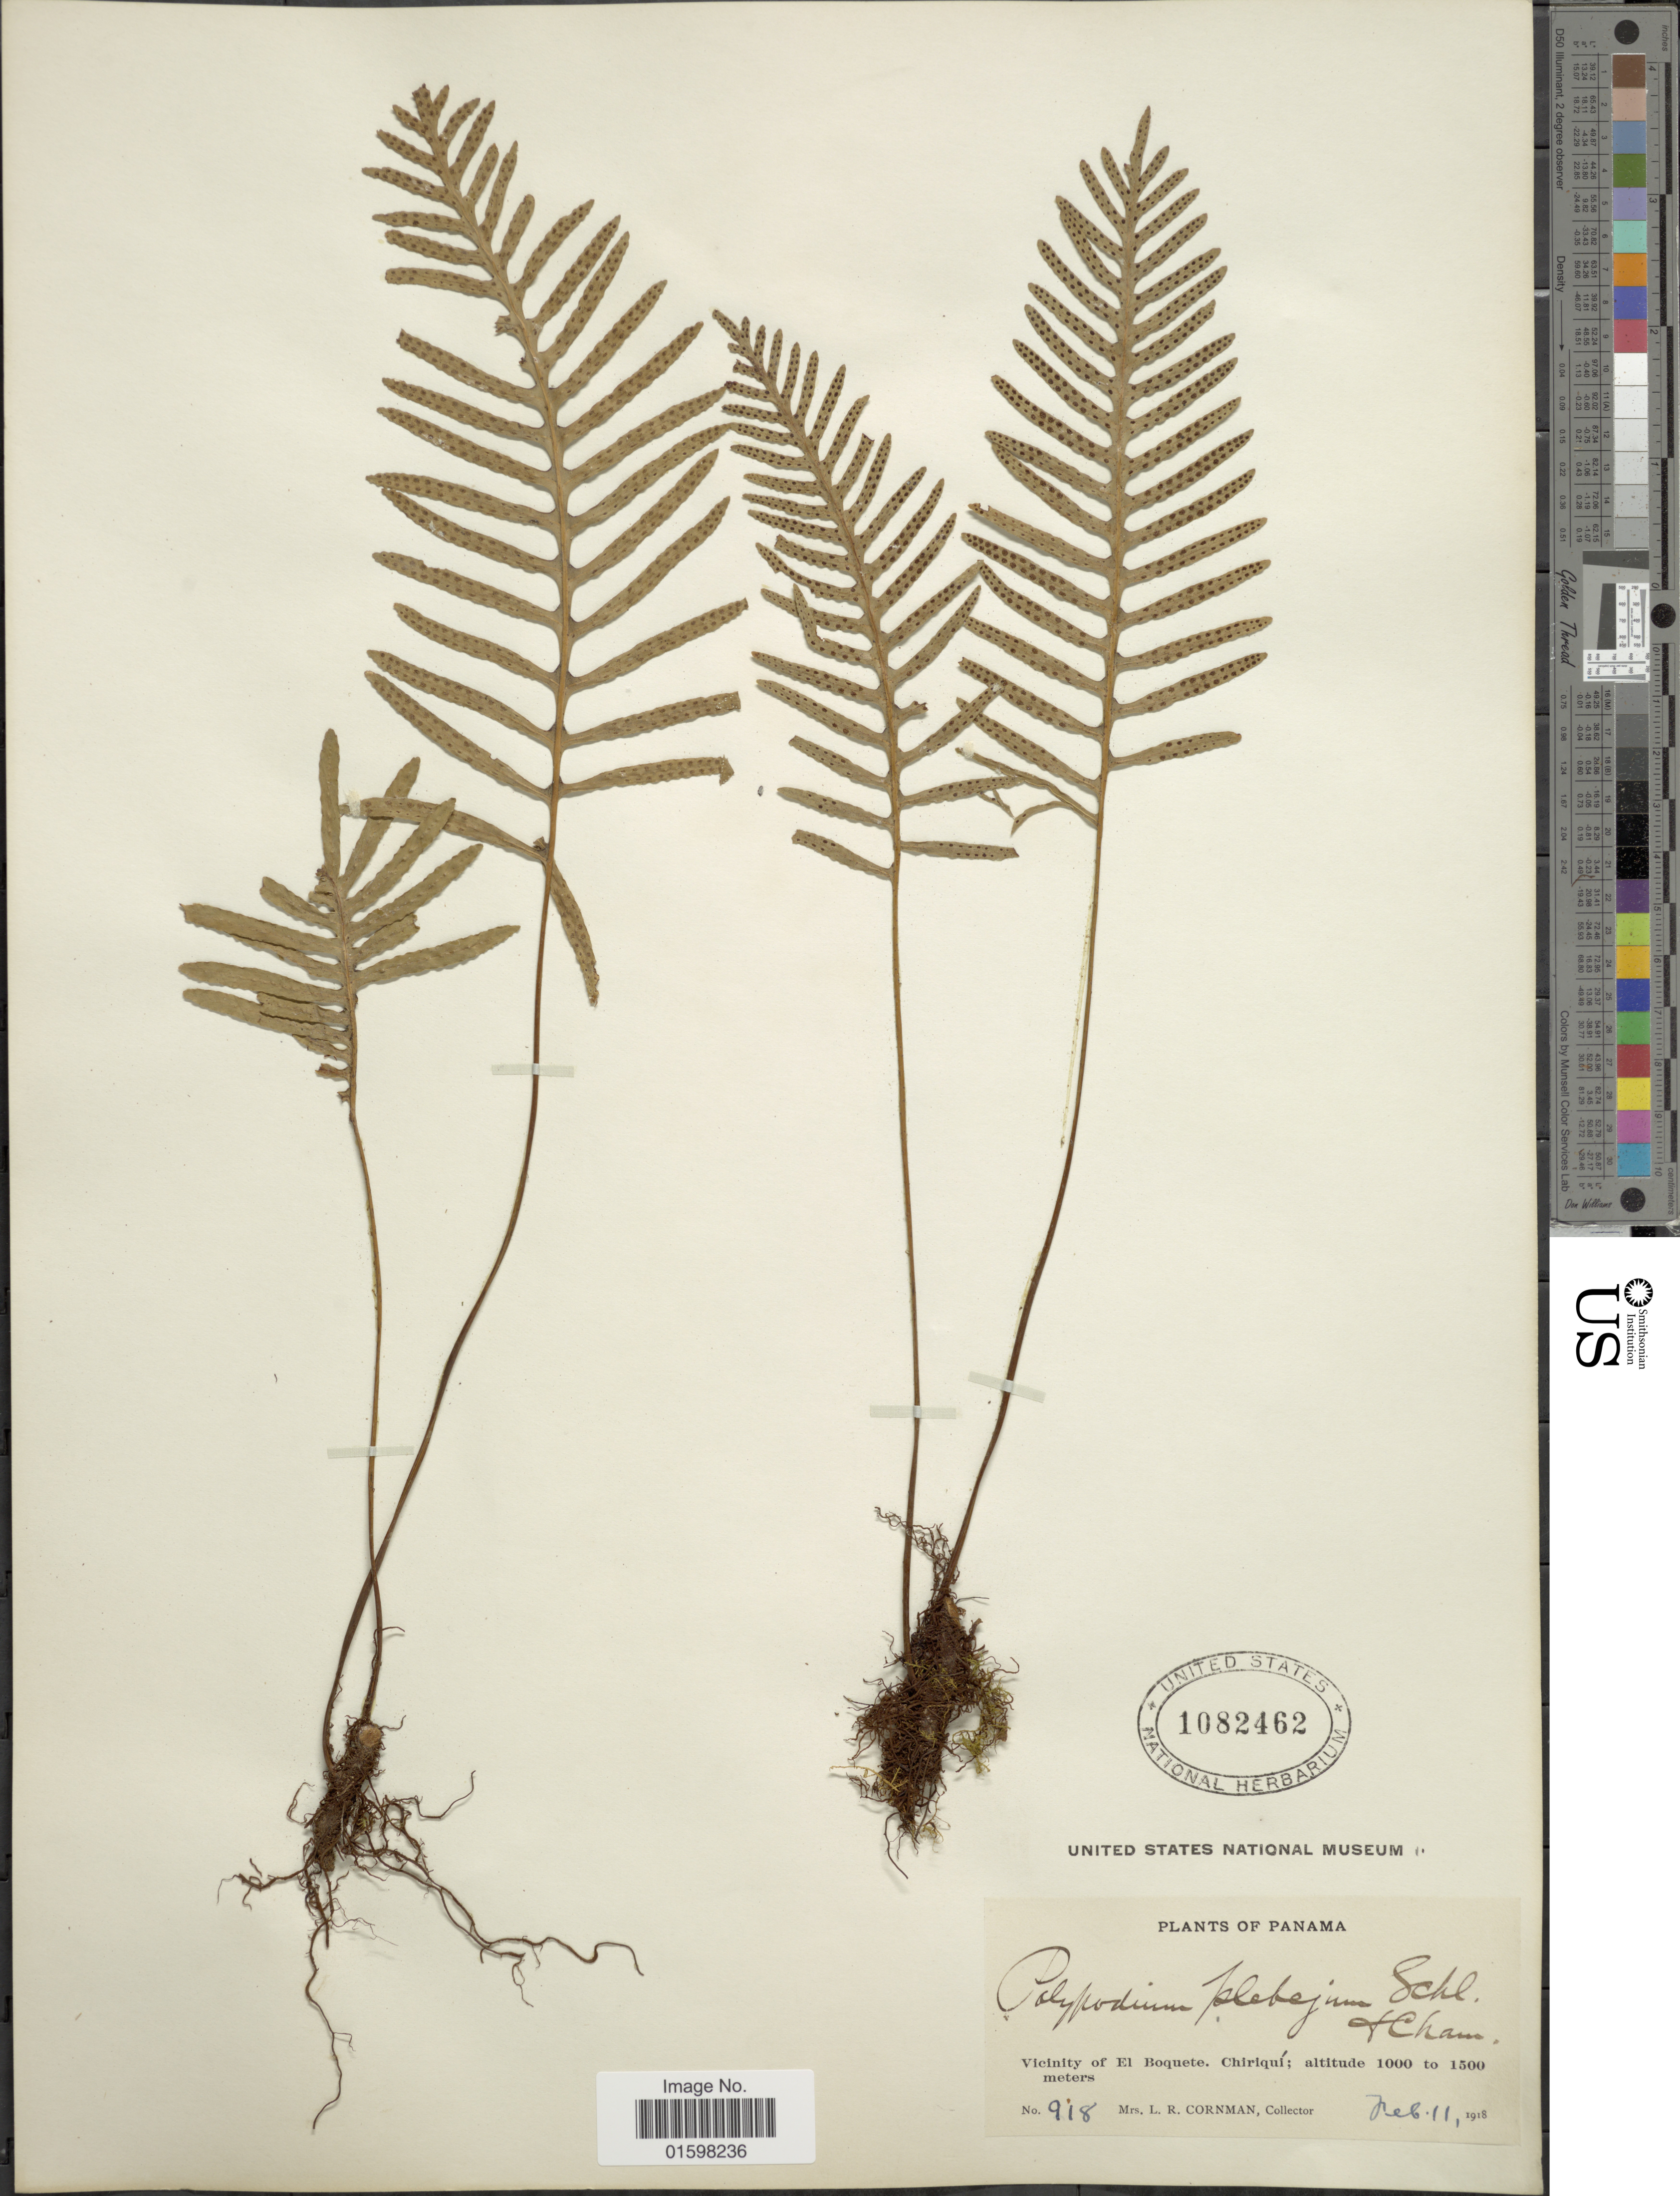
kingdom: Plantae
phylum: Tracheophyta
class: Polypodiopsida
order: Polypodiales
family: Polypodiaceae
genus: Pleopeltis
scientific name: Pleopeltis plebeia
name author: (Schltdl. ex Cham.) A.R. Sm. & Tejero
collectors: L. Cornman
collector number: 918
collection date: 1918-02-11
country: Panama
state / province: Chiriqui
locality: Vicinity of El Boquete, Chiriqui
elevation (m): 1000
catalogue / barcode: US 1082462